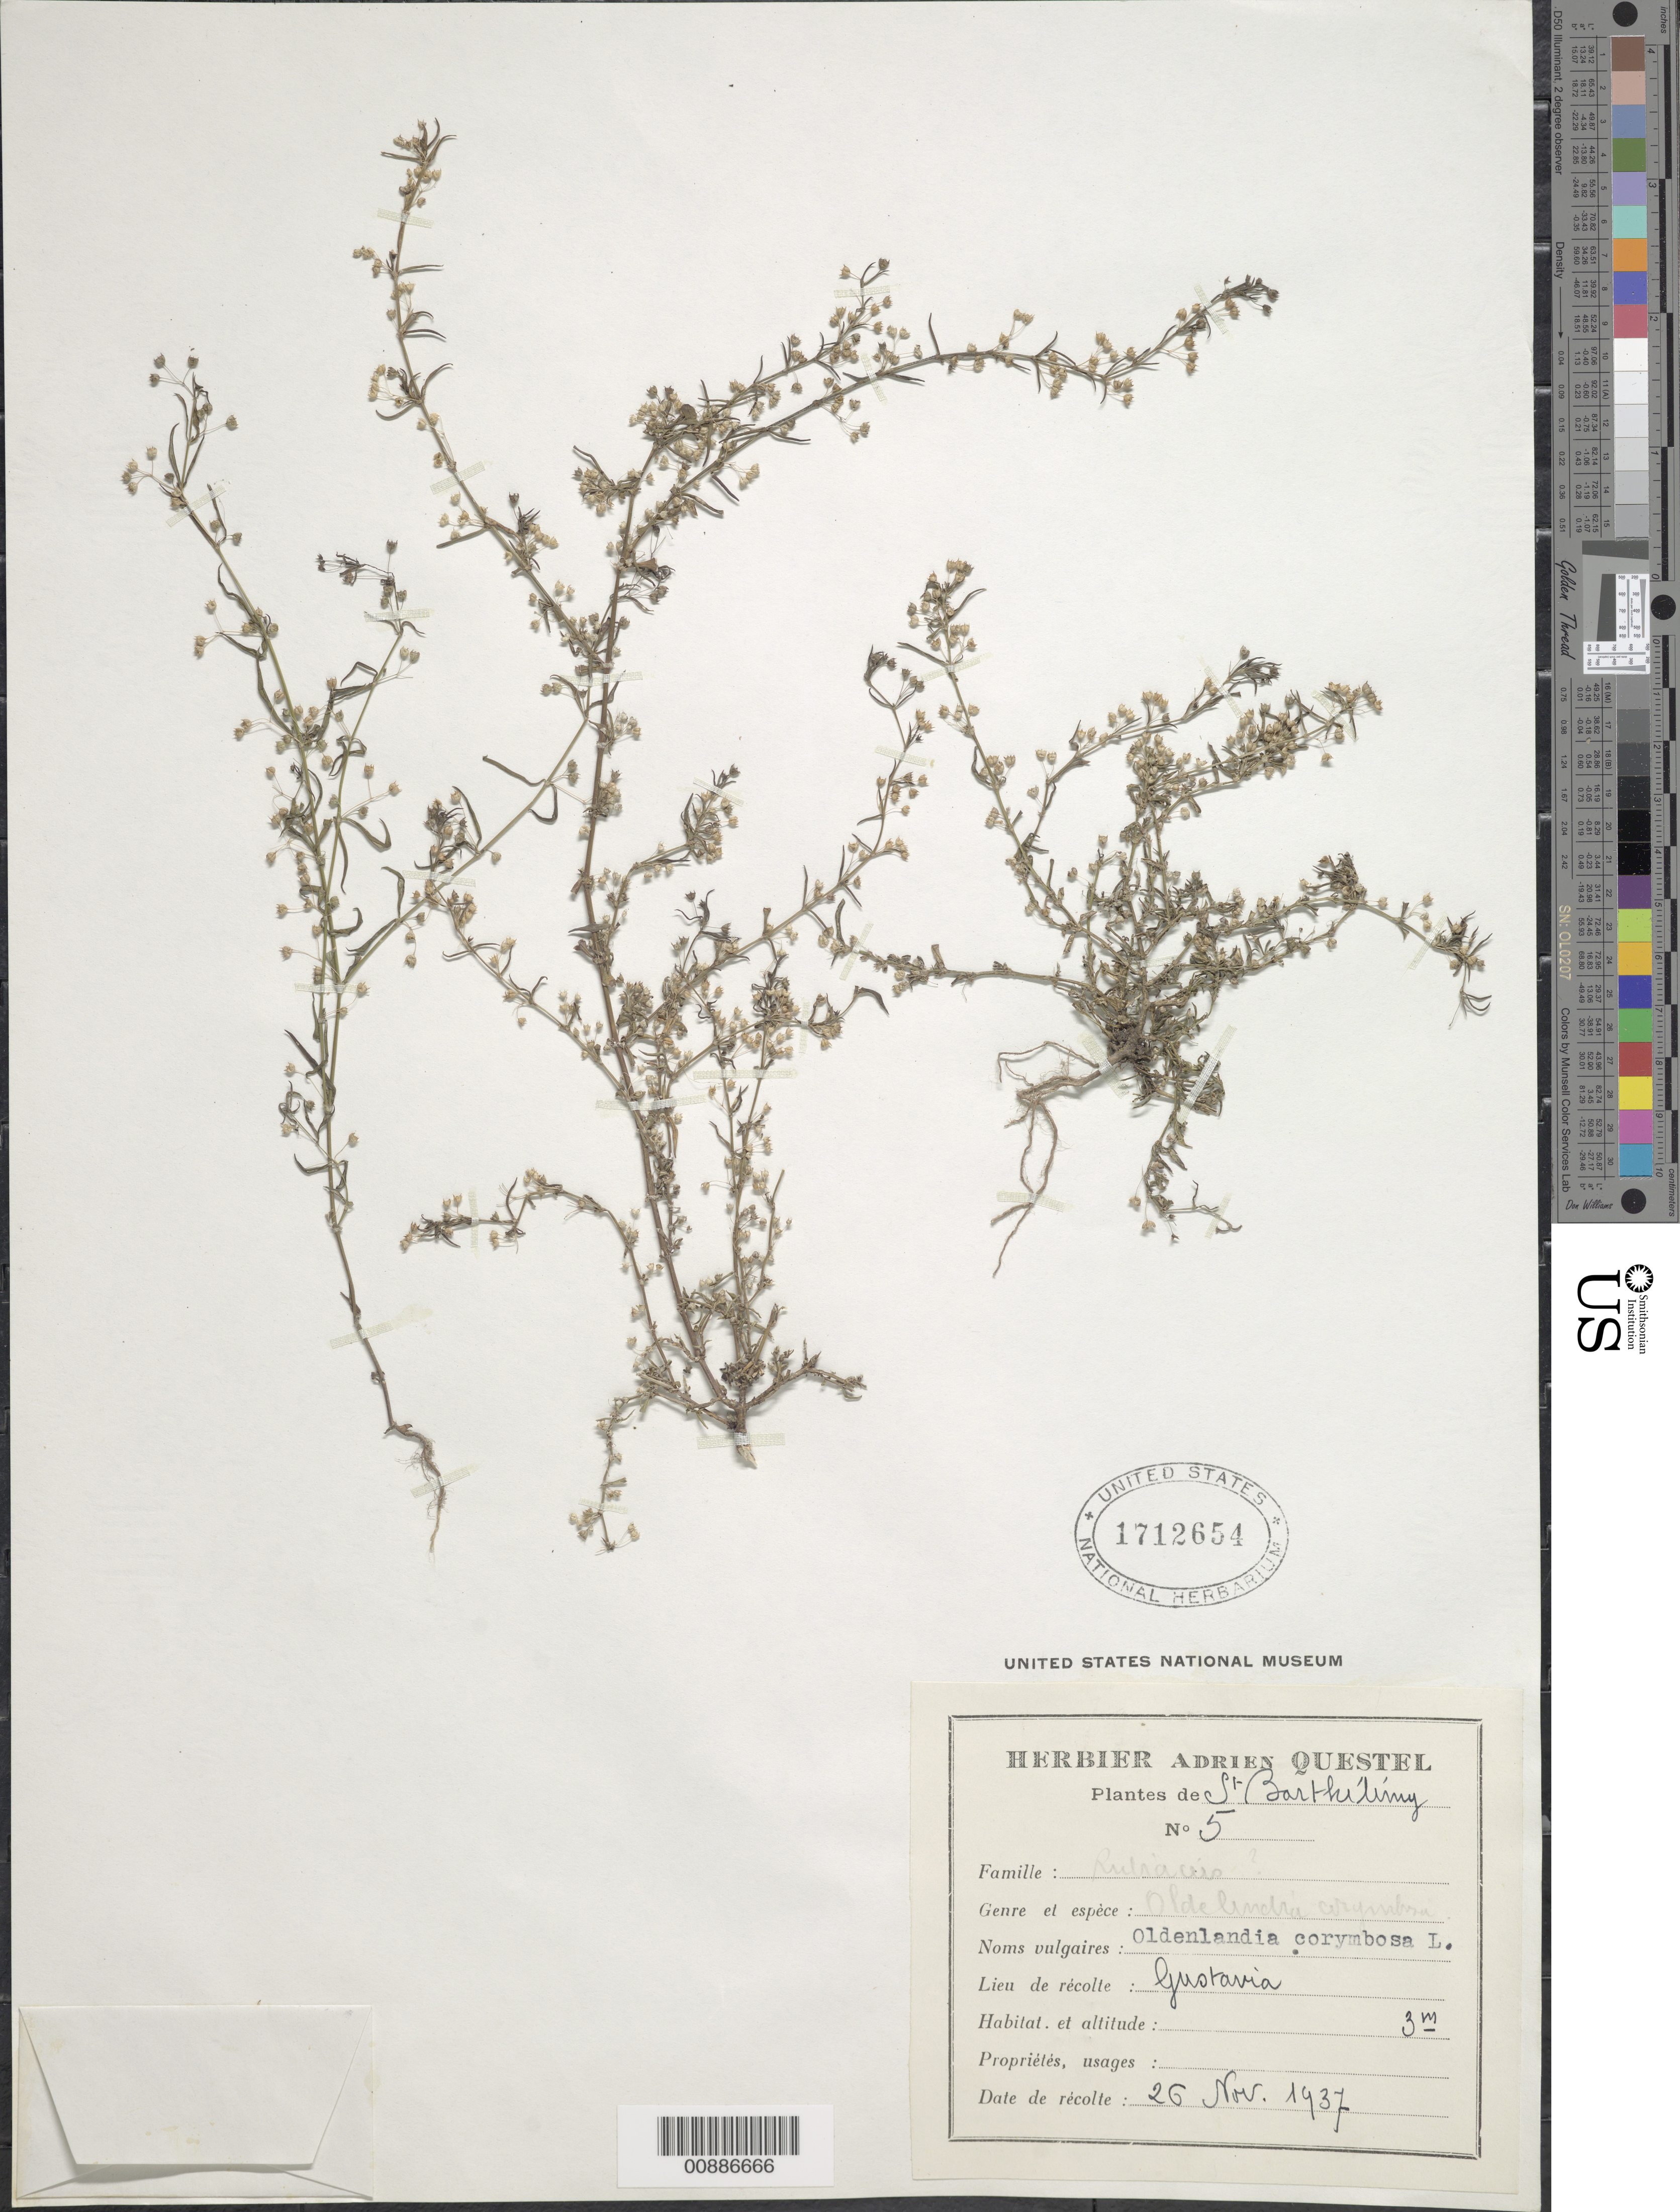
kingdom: Plantae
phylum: Tracheophyta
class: Magnoliopsida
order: Gentianales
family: Rubiaceae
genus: Oldenlandia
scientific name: Oldenlandia corymbosa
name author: L.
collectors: ex herb. A. Questal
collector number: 5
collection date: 1937-11-26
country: Saint Barthélemy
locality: St. Barthelemy, Gustavia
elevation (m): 3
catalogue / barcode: US 1712654